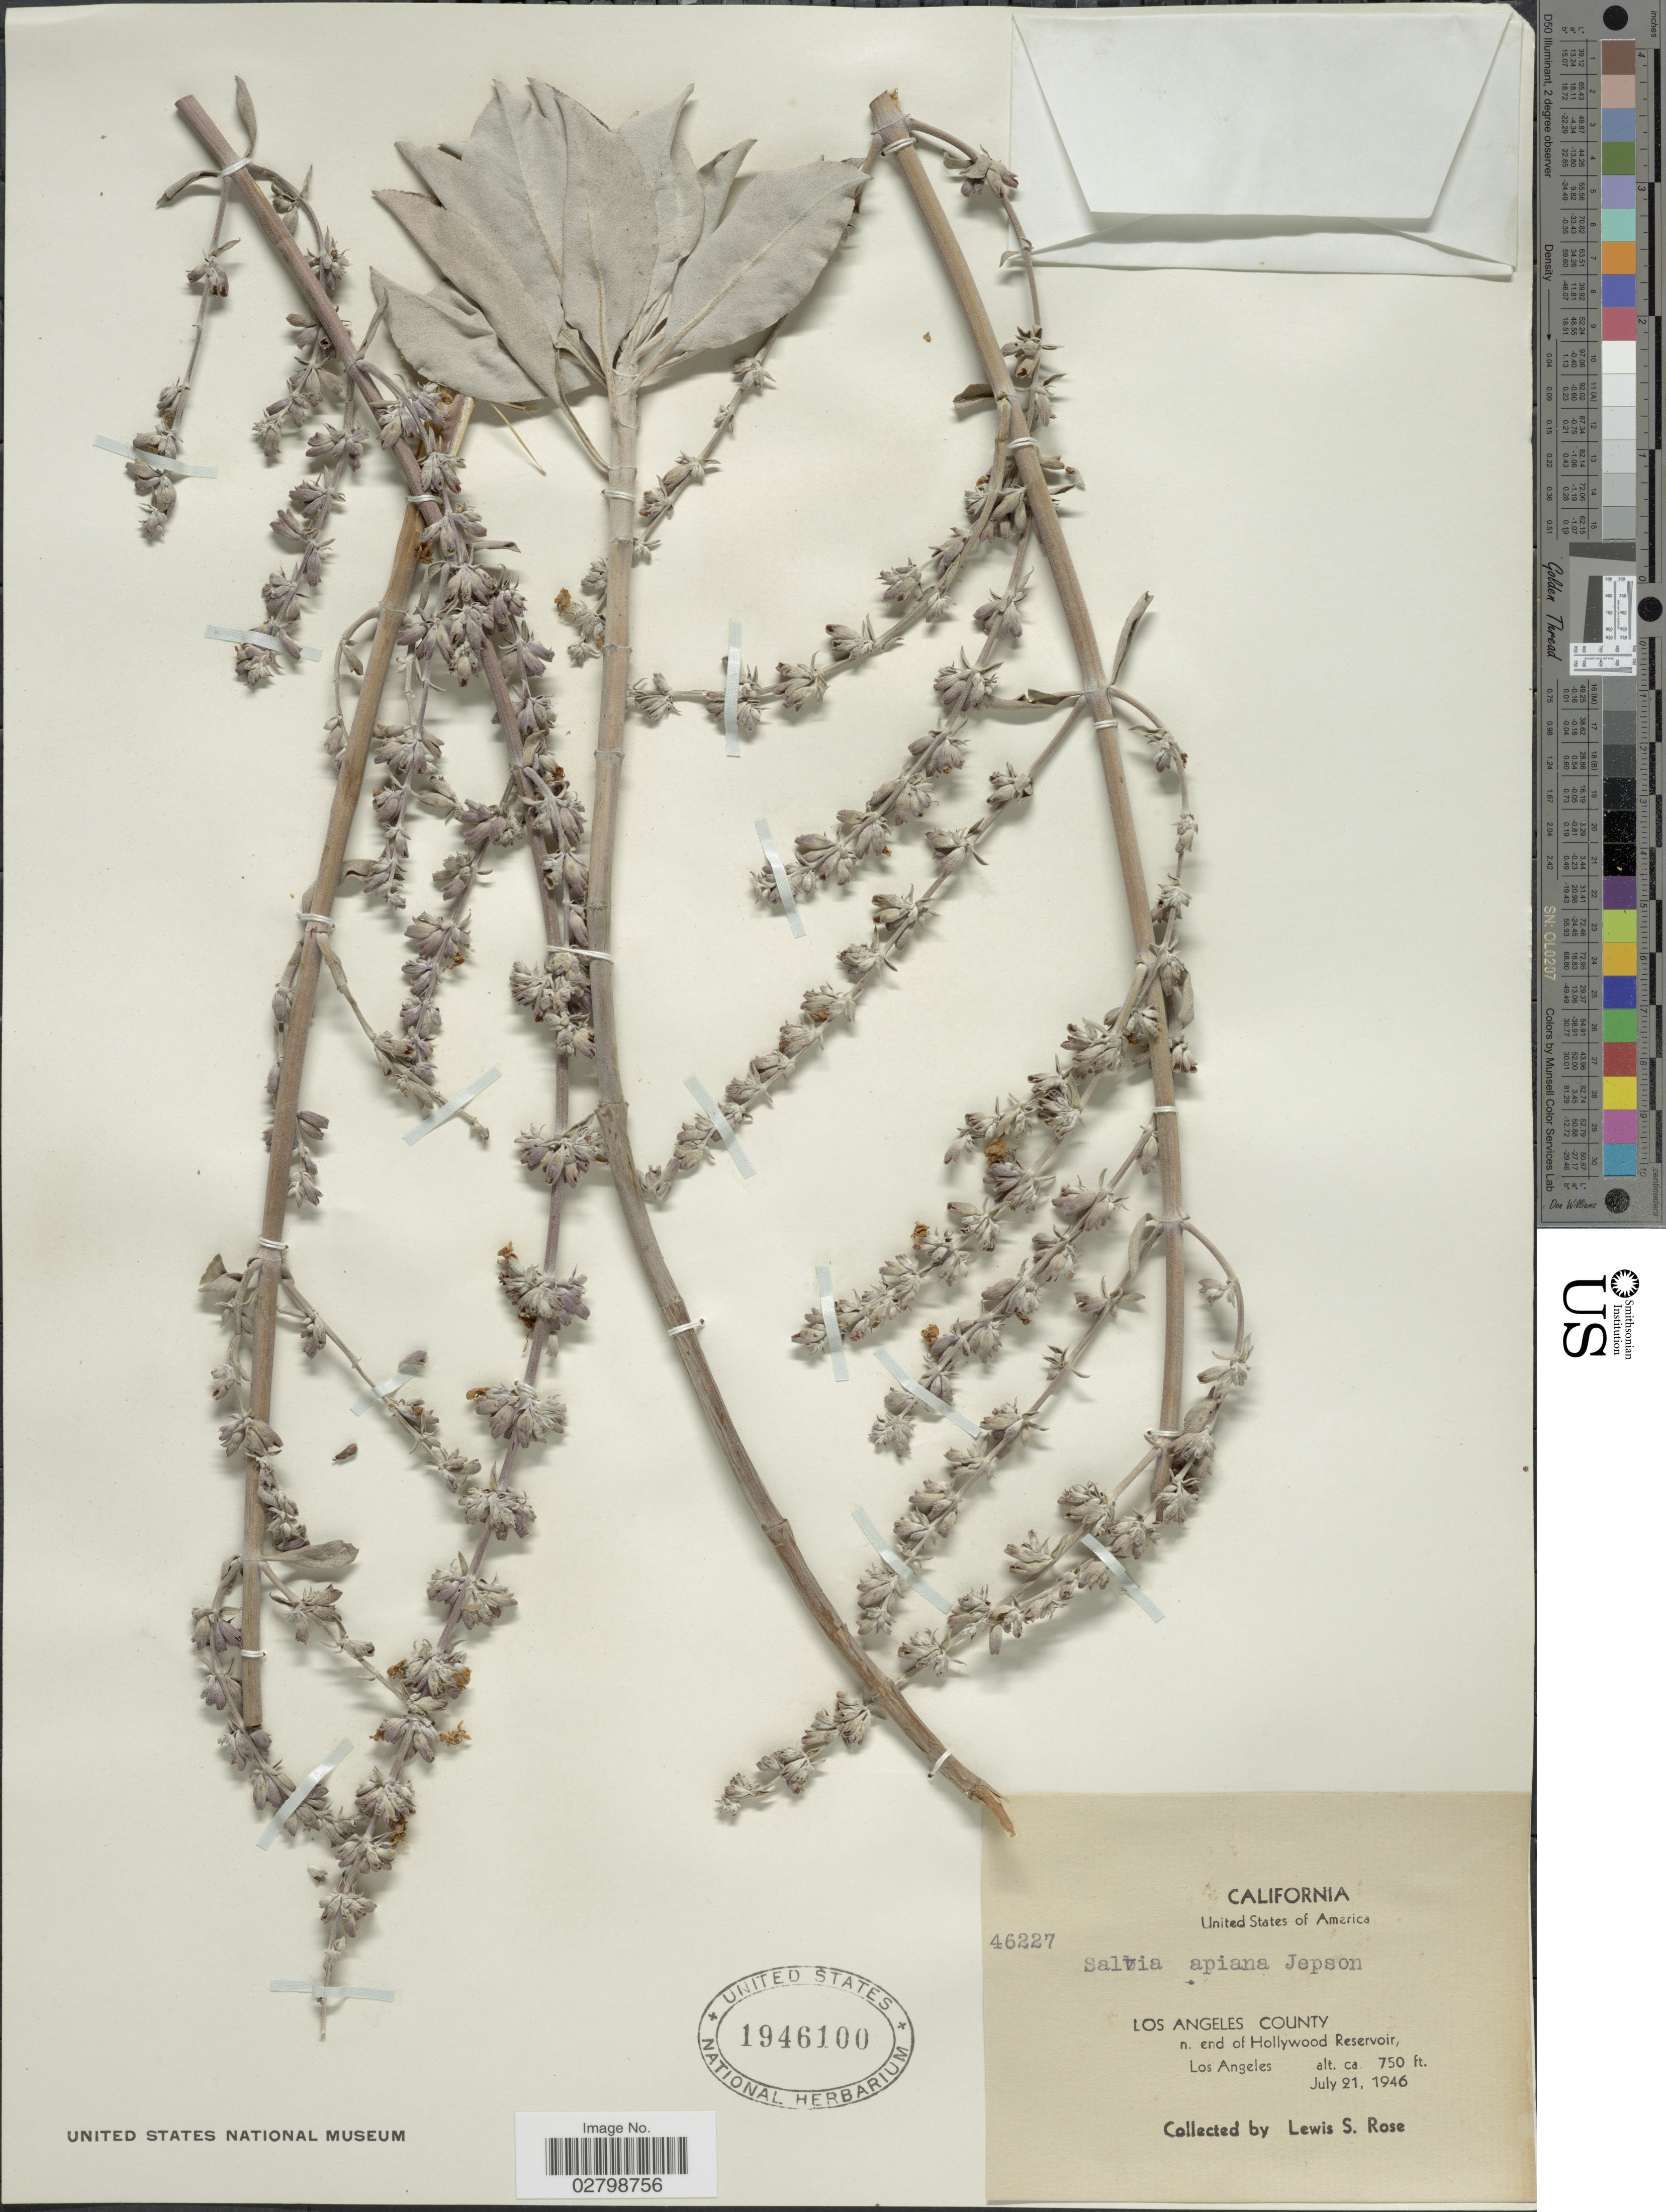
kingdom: Plantae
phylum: Tracheophyta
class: Magnoliopsida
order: Lamiales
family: Lamiaceae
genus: Salvia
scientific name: Salvia apiana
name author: Jeps.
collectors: L. S. Rose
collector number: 46227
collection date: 1946-07-21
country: United States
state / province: California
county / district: Los Angeles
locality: United States of America, Los Angeles County, n. end of Hollywood Reservoir, Los Angeles.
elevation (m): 229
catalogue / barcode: US 1946100